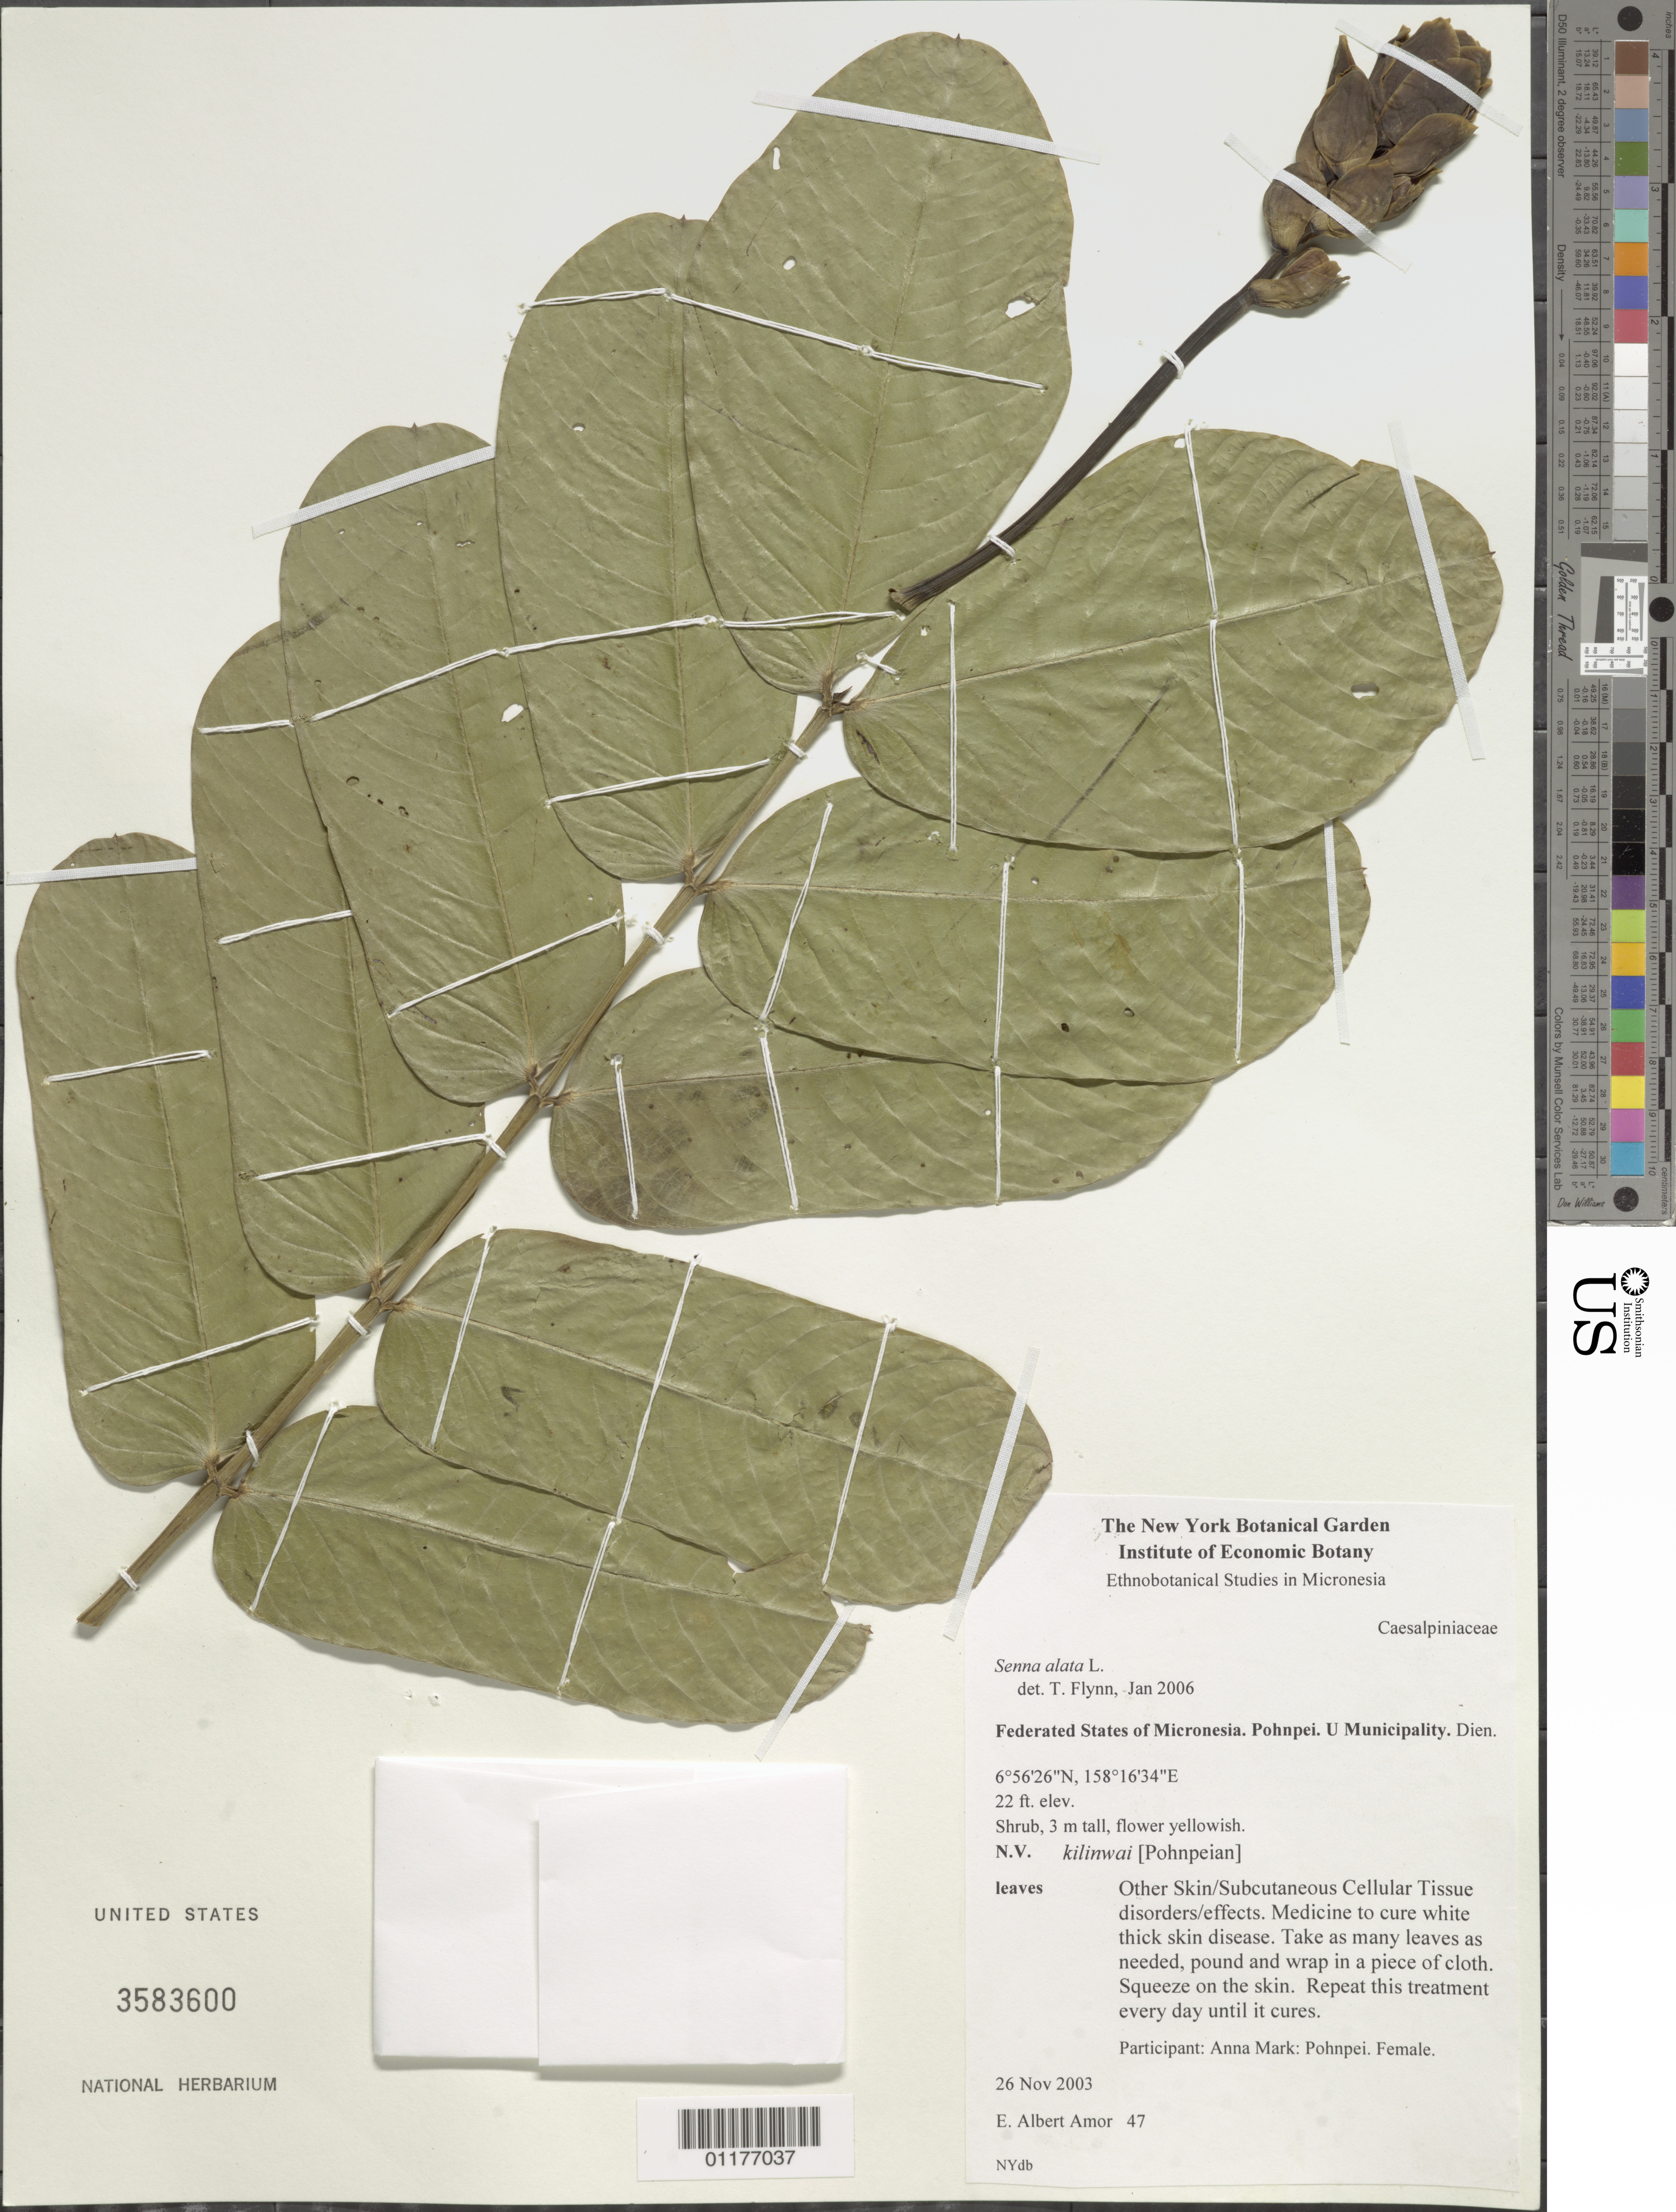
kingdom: Plantae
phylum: Tracheophyta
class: Magnoliopsida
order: Fabales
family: Fabaceae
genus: Senna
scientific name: Senna alata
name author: (L.) Roxb.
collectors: E. A. Amor & A. Mark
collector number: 47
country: Micronesia, Federated States of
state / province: Pohnpei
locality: Dien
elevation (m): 7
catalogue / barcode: US 3583600